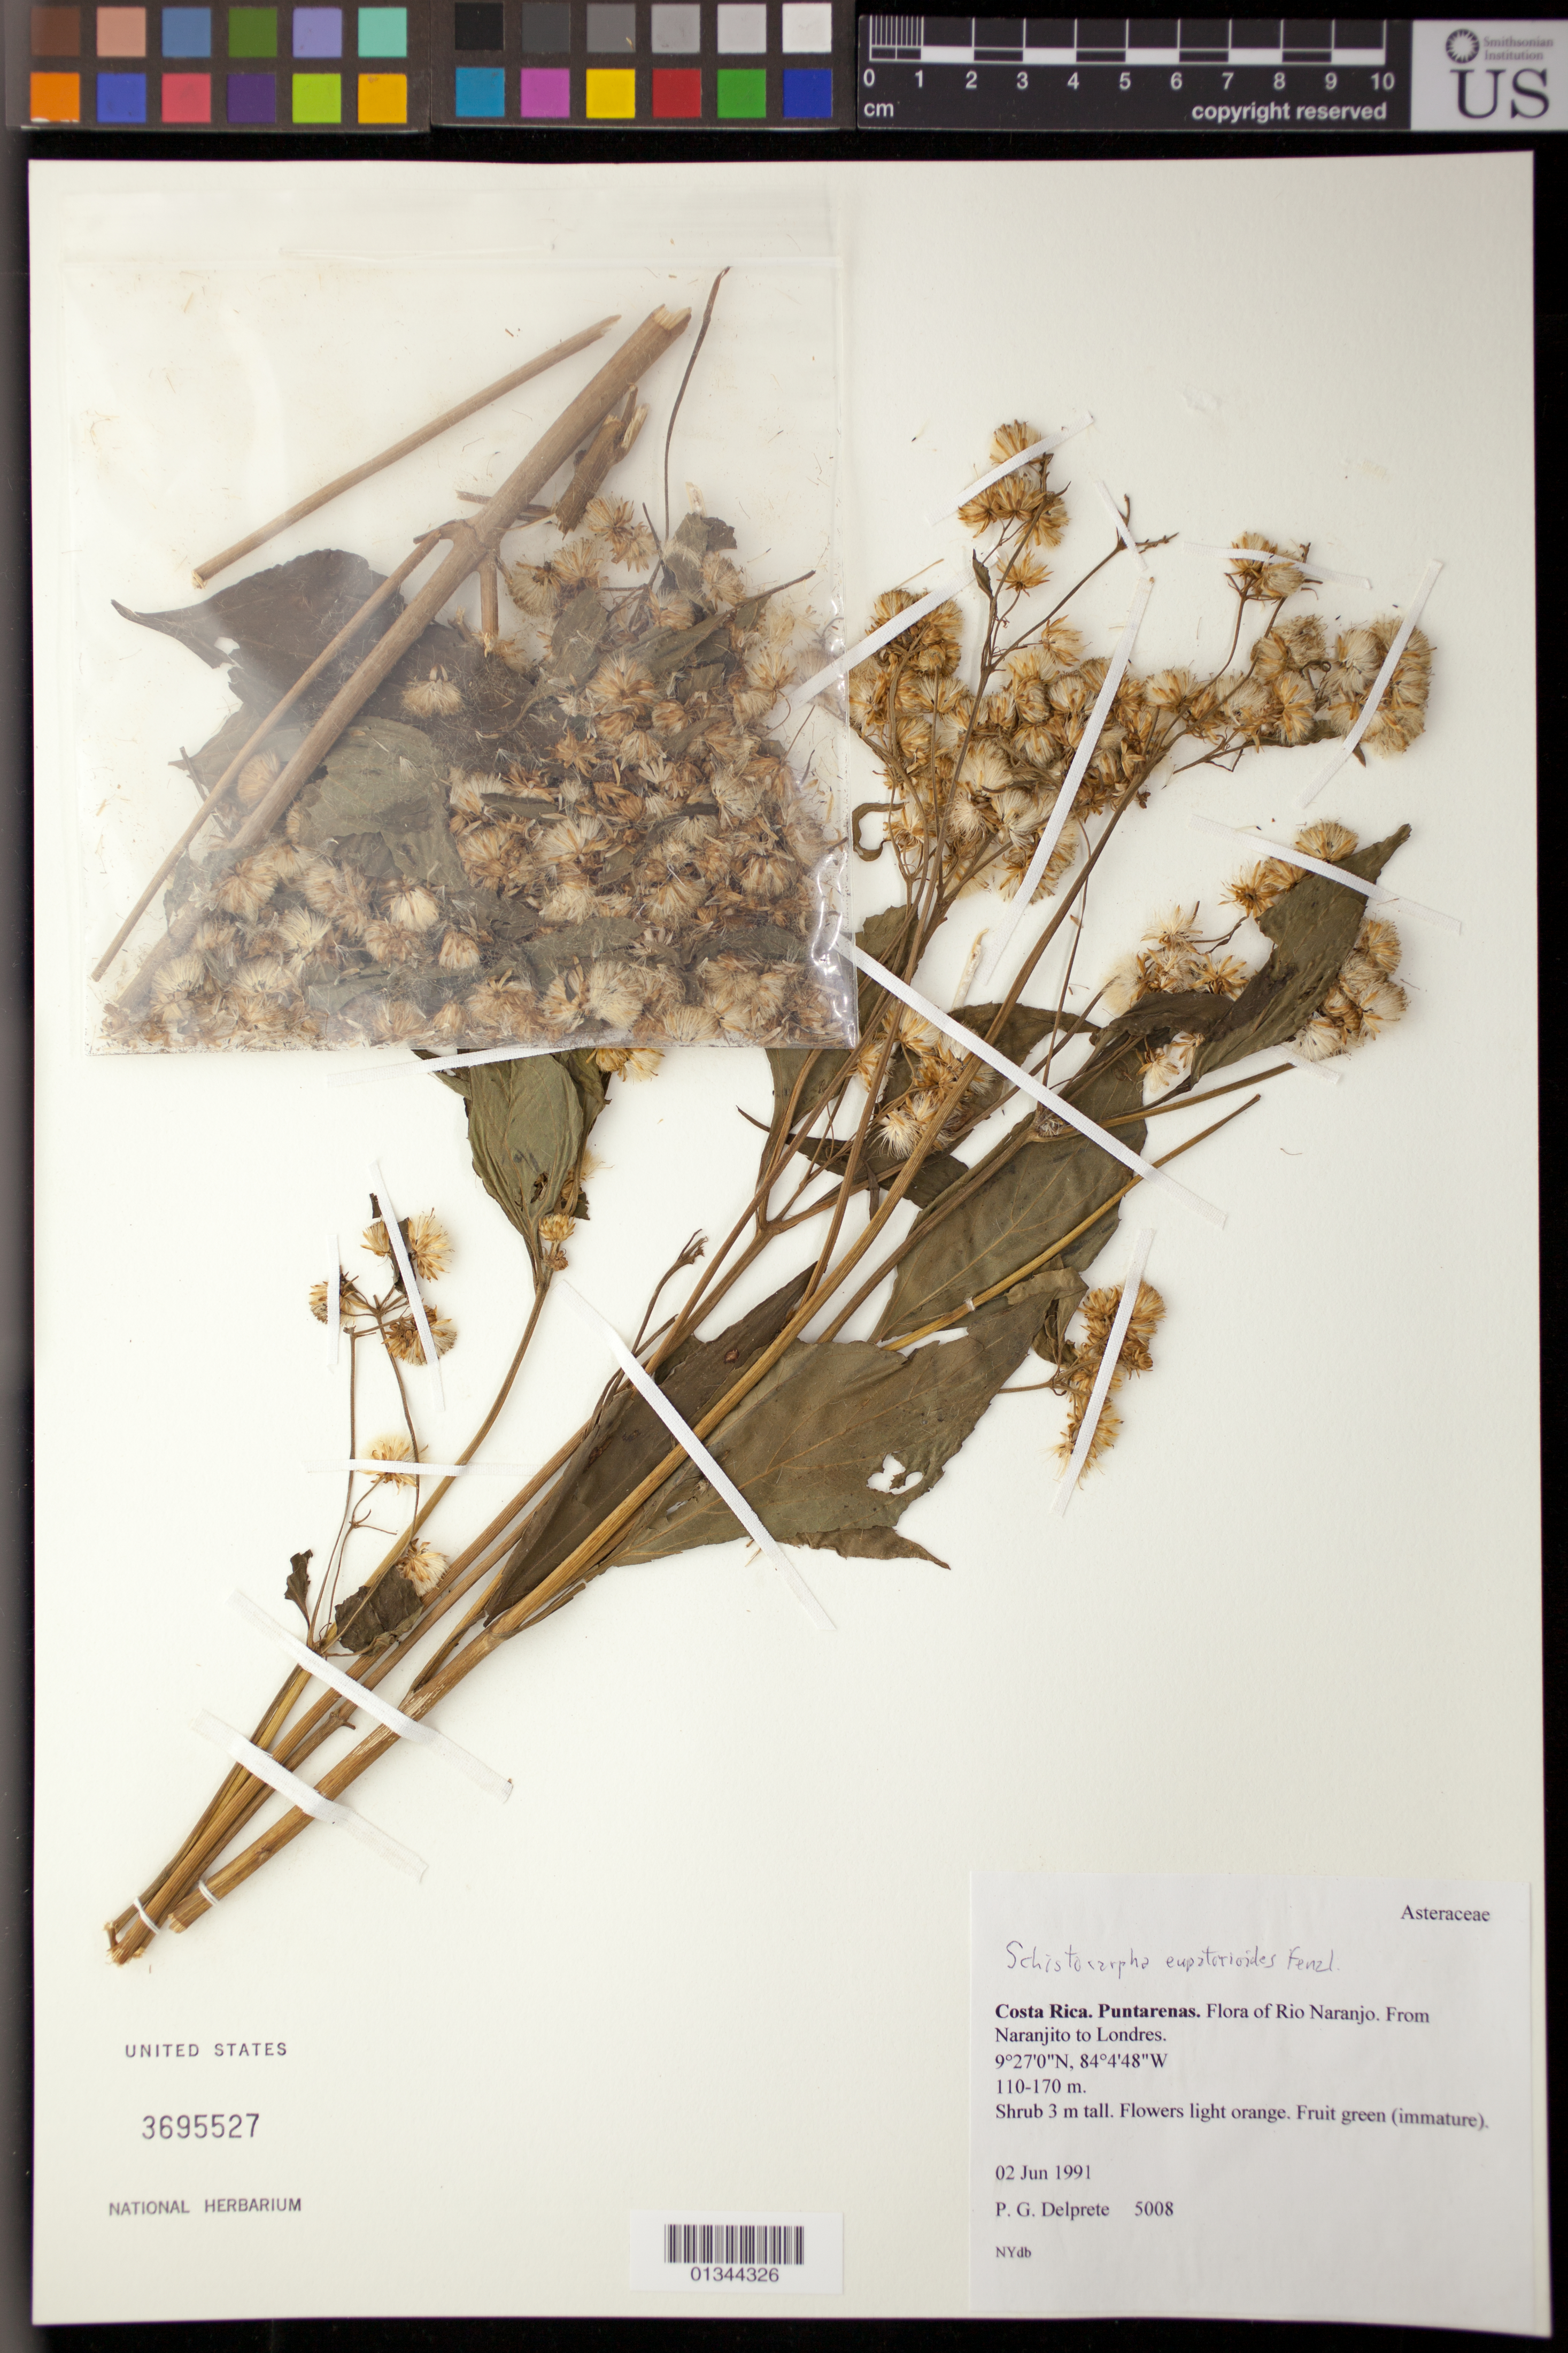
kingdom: Plantae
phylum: Tracheophyta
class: Magnoliopsida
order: Asterales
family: Asteraceae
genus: Schistocarpha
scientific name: Schistocarpha eupatorioides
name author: (Fenzl) Kuntze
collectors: P. G. Delprete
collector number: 5008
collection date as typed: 2 Jun 1991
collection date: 1991-06-02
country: Costa Rica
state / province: Puntarenas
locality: Rio Naranjo. From Naranjito to Londres.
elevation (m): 110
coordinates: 9 27 N, 84 04 48 W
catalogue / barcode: US 3695527